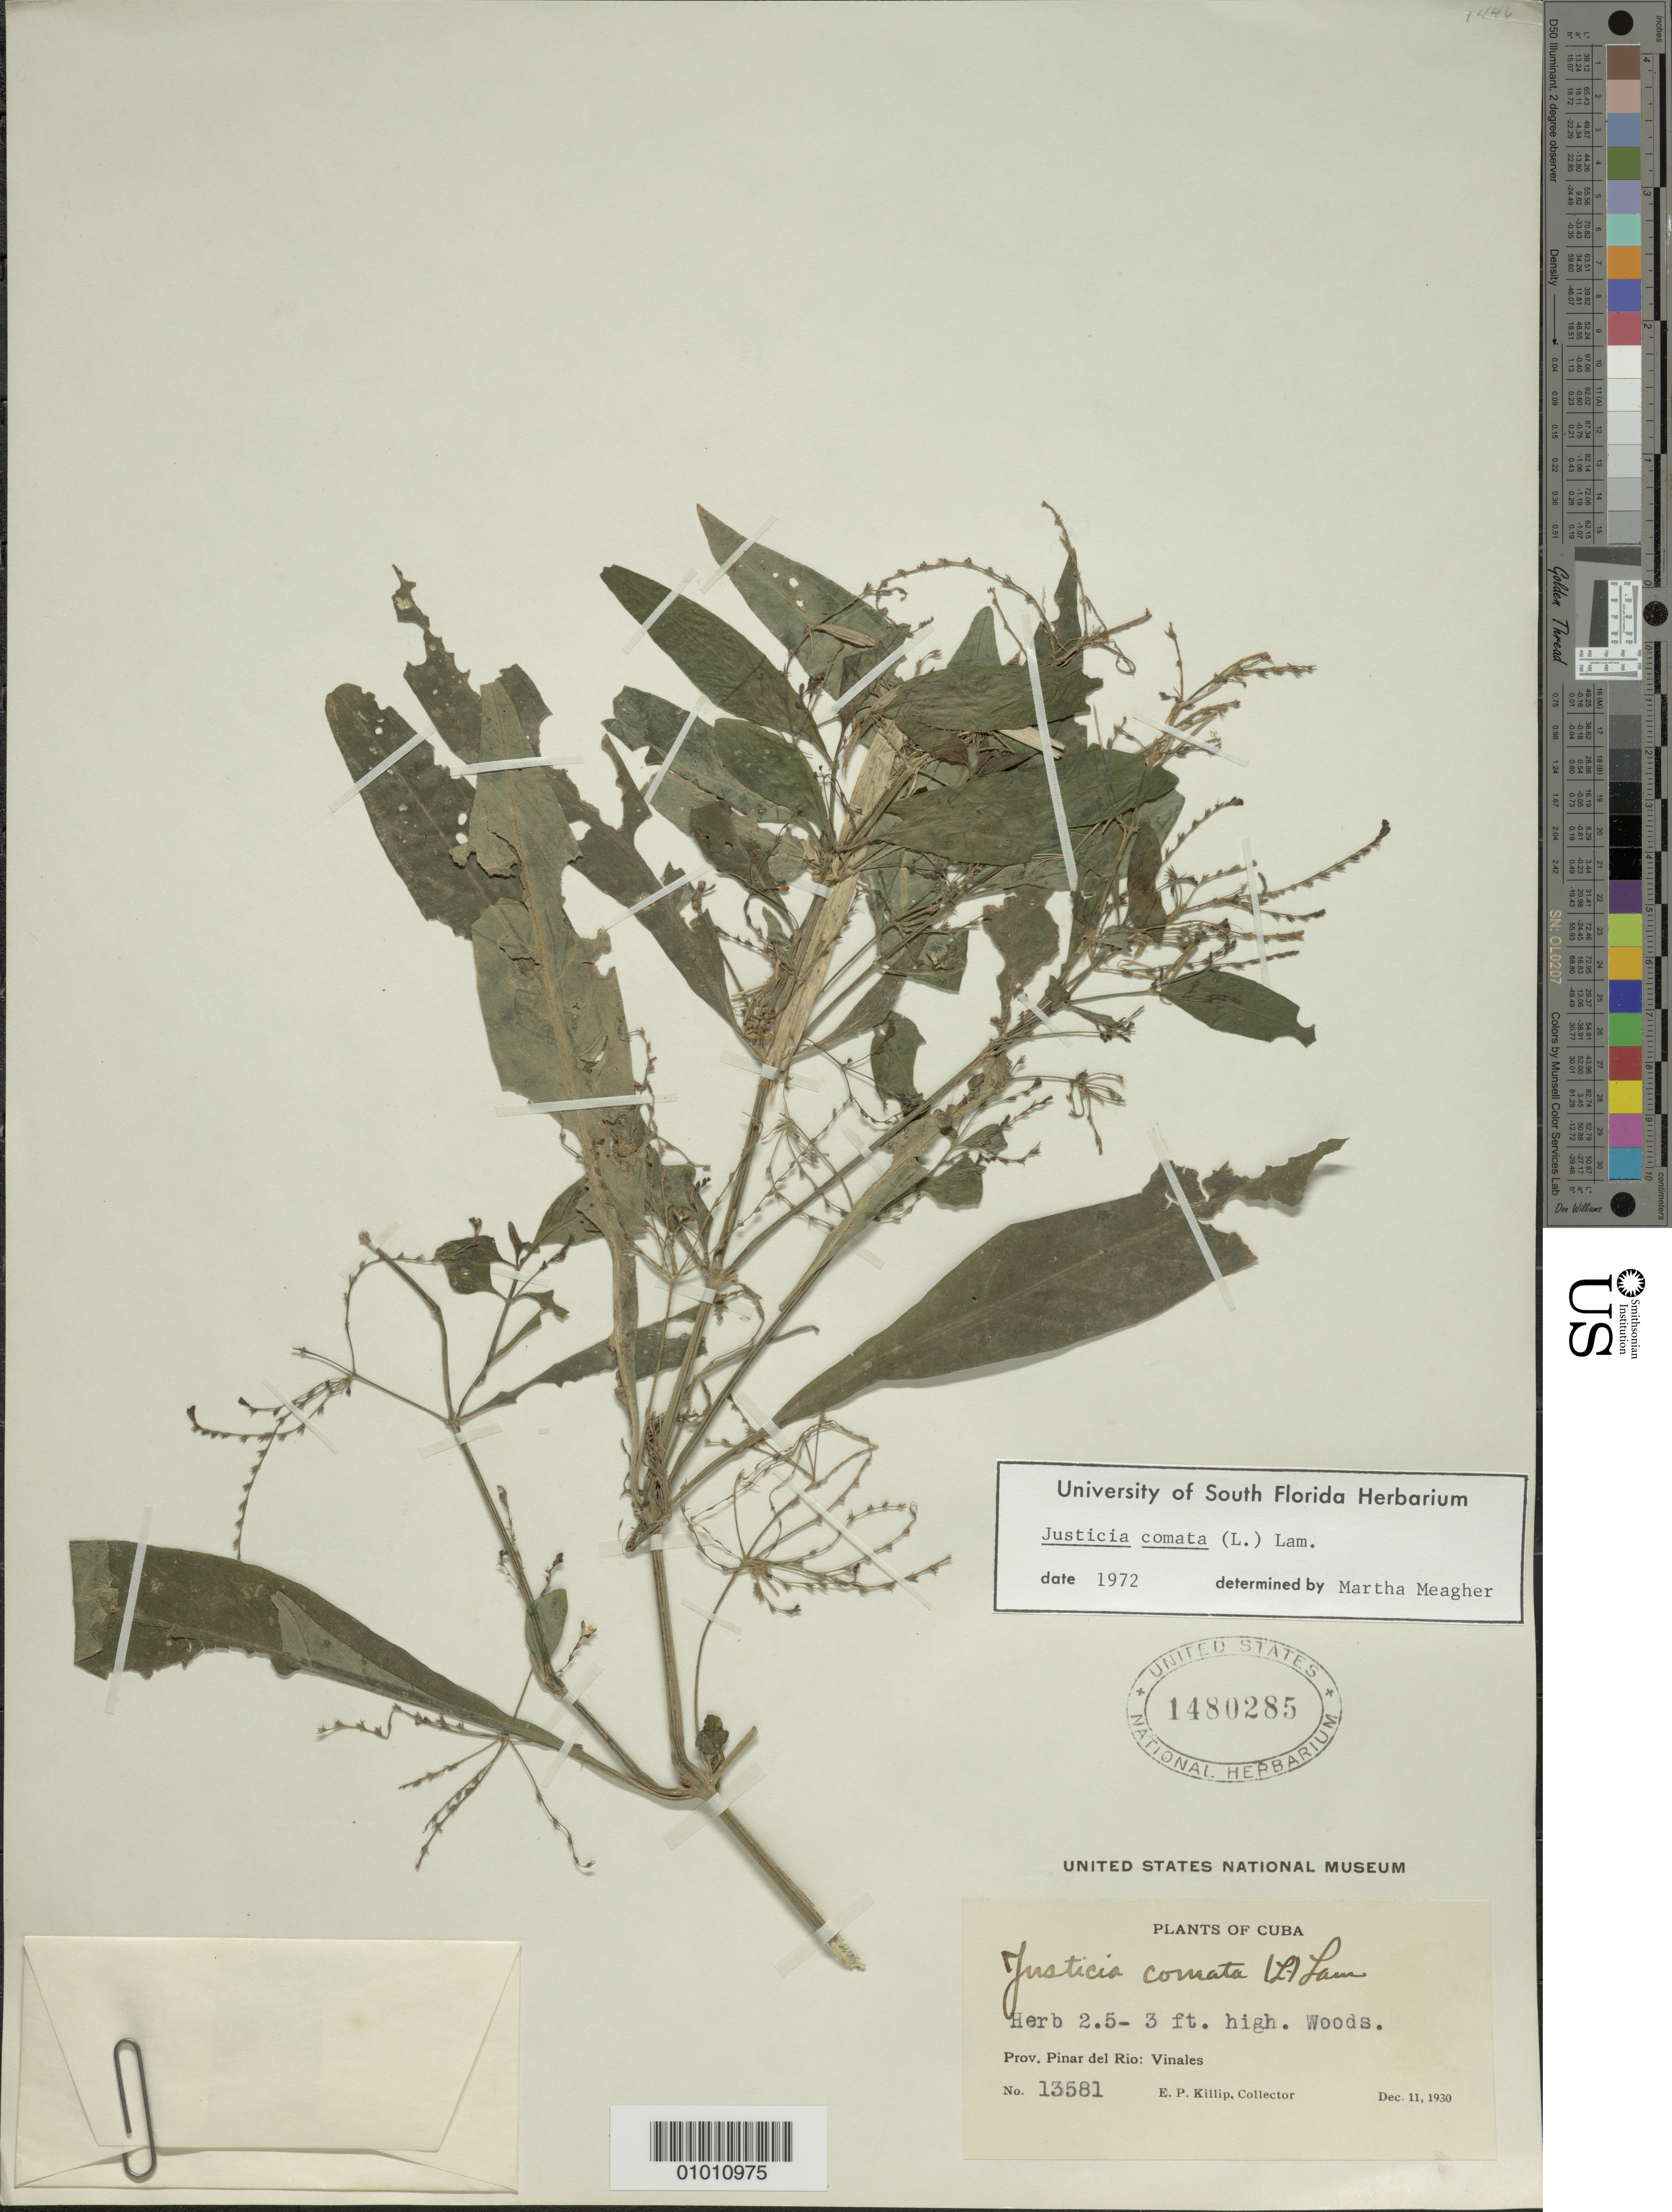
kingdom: Plantae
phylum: Tracheophyta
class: Magnoliopsida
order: Lamiales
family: Acanthaceae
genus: Justicia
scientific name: Justicia comata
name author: (L.) Lam.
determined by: Meagher, M.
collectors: E. P. Killip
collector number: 13581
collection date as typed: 11 Dec 1930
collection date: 1930-12-11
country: Cuba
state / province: Pinar del Rio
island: Cuba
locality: Viñales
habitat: Woods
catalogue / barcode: US 1480285